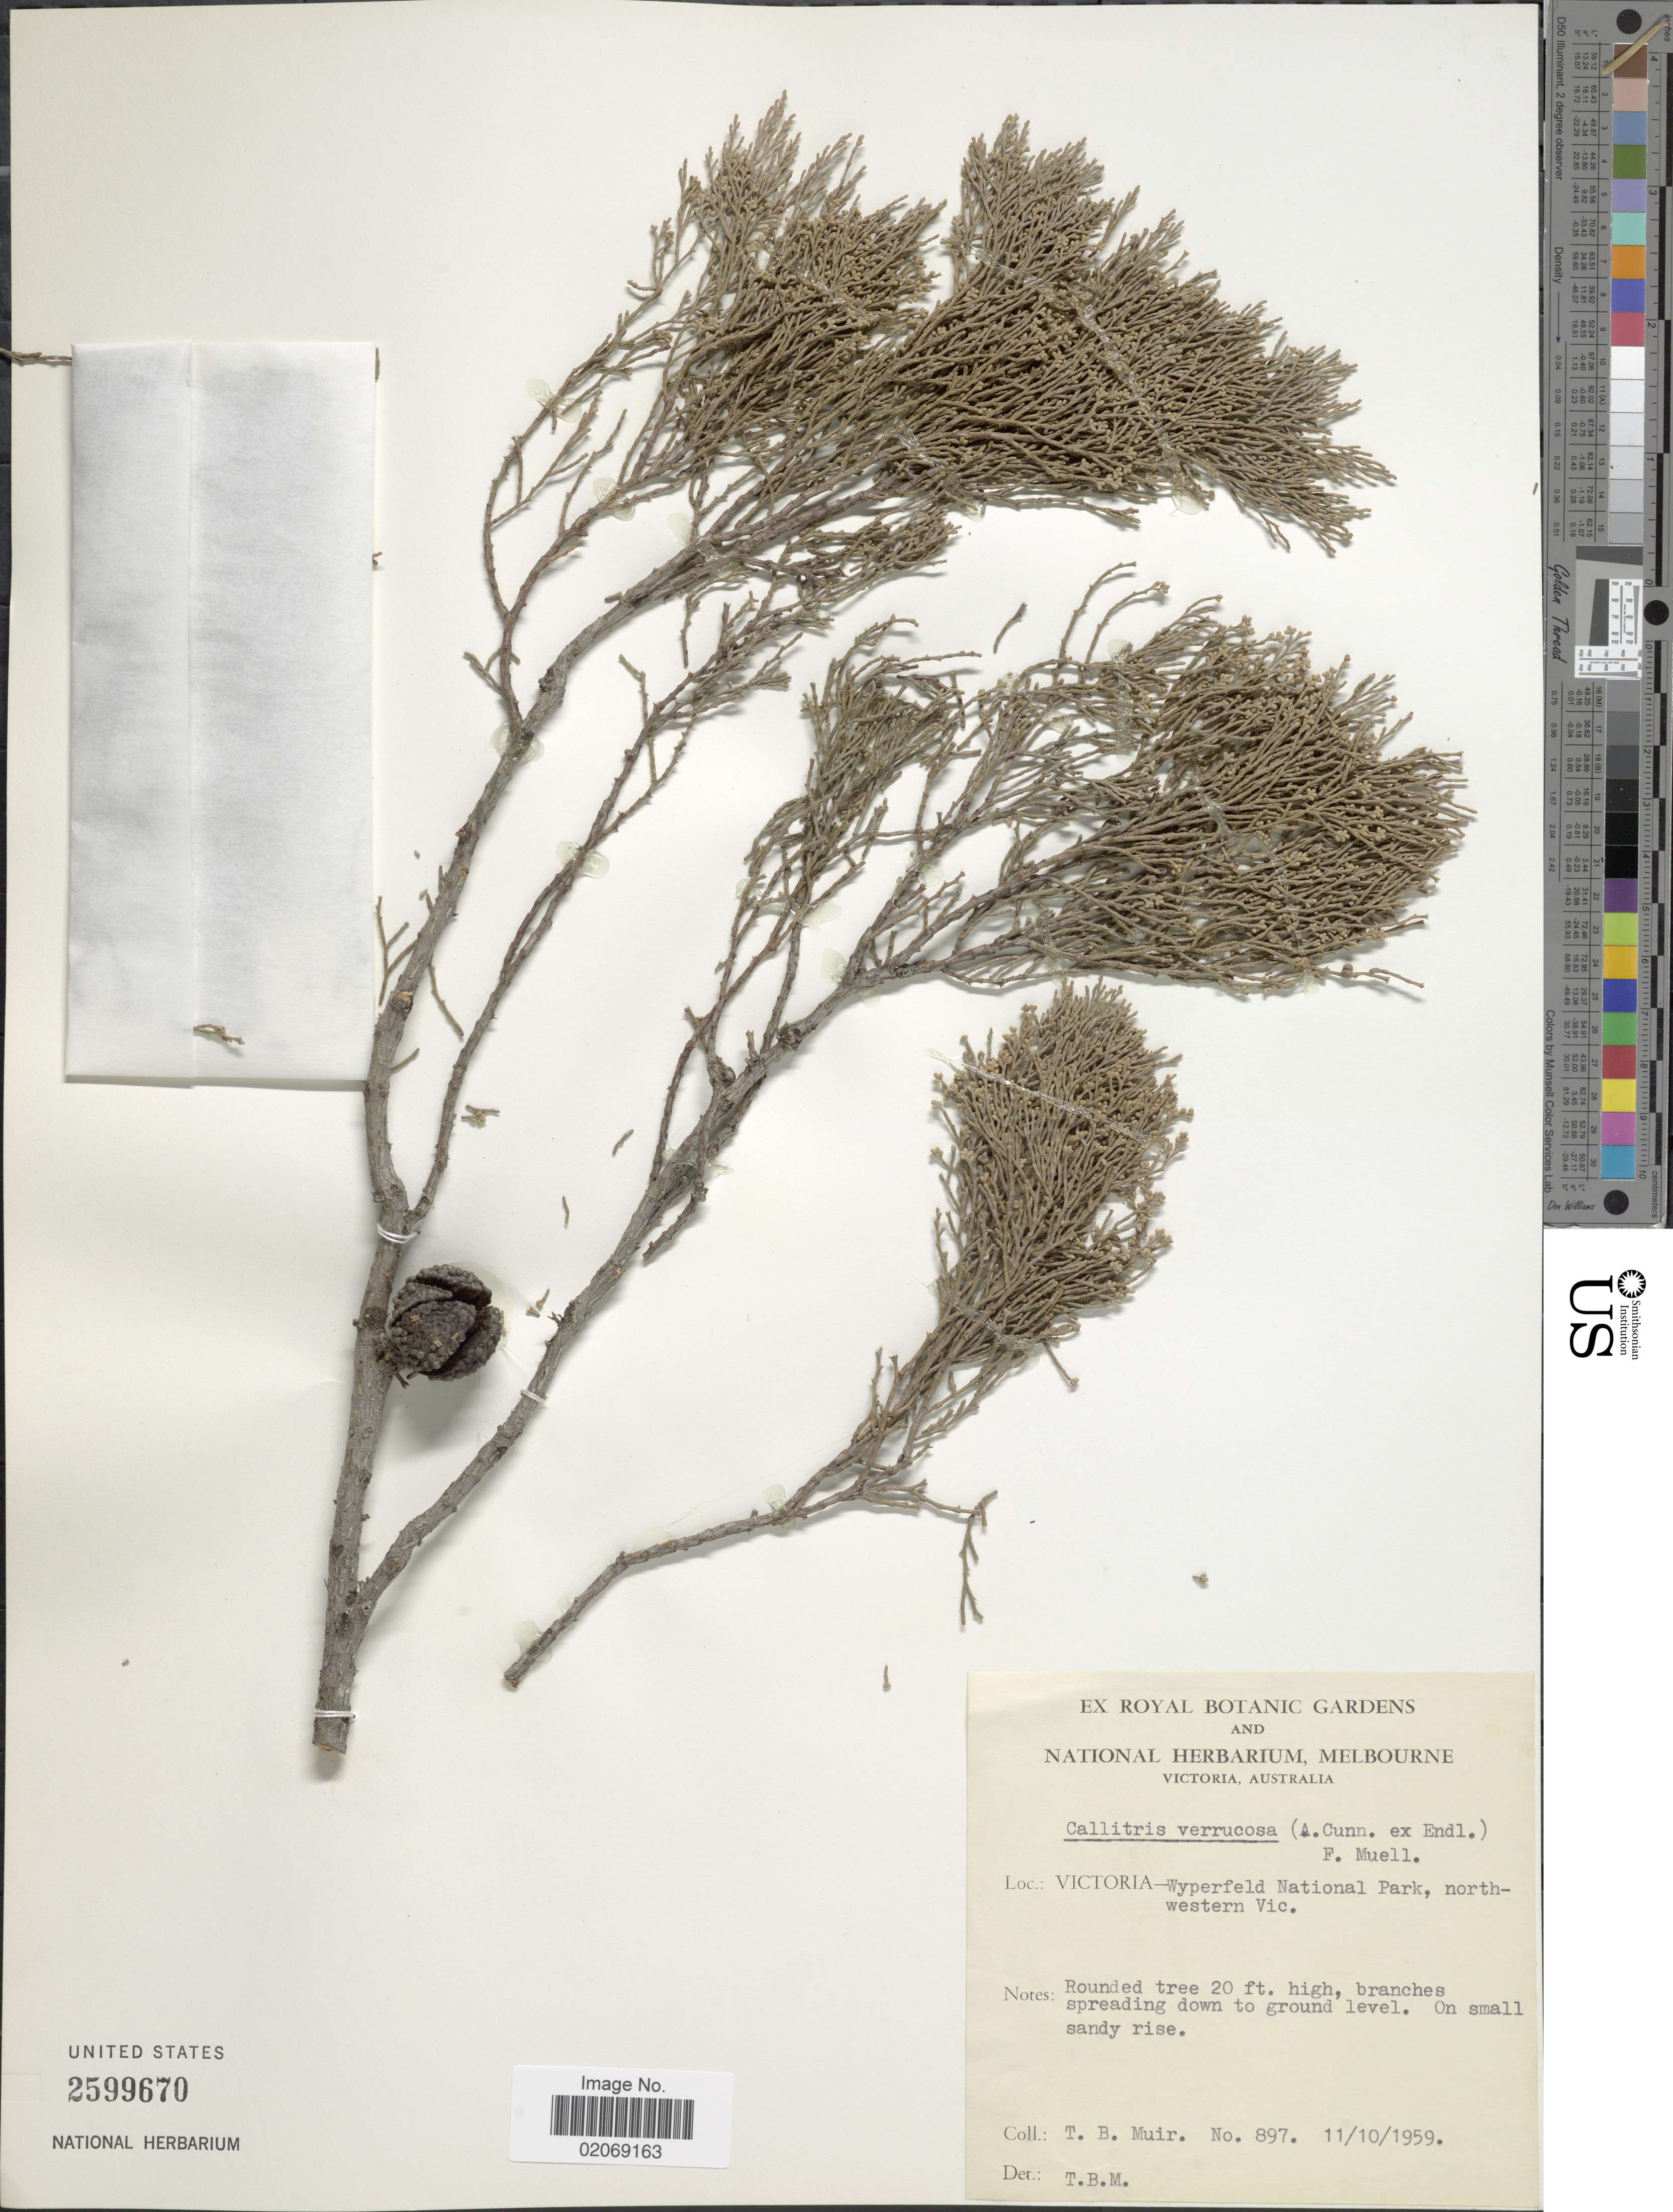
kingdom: Plantae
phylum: Tracheophyta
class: Pinopsida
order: Pinales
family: Cupressaceae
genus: Callitris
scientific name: Callitris preissii subsp. verrucosa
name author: (A. Cunn. ex Mirb.) F. Muell.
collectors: T. Muir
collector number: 897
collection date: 1959-10-11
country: Australia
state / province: Victoria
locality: Victoria- Wyperfeld National Park, north- western Vic.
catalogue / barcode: US 2599670